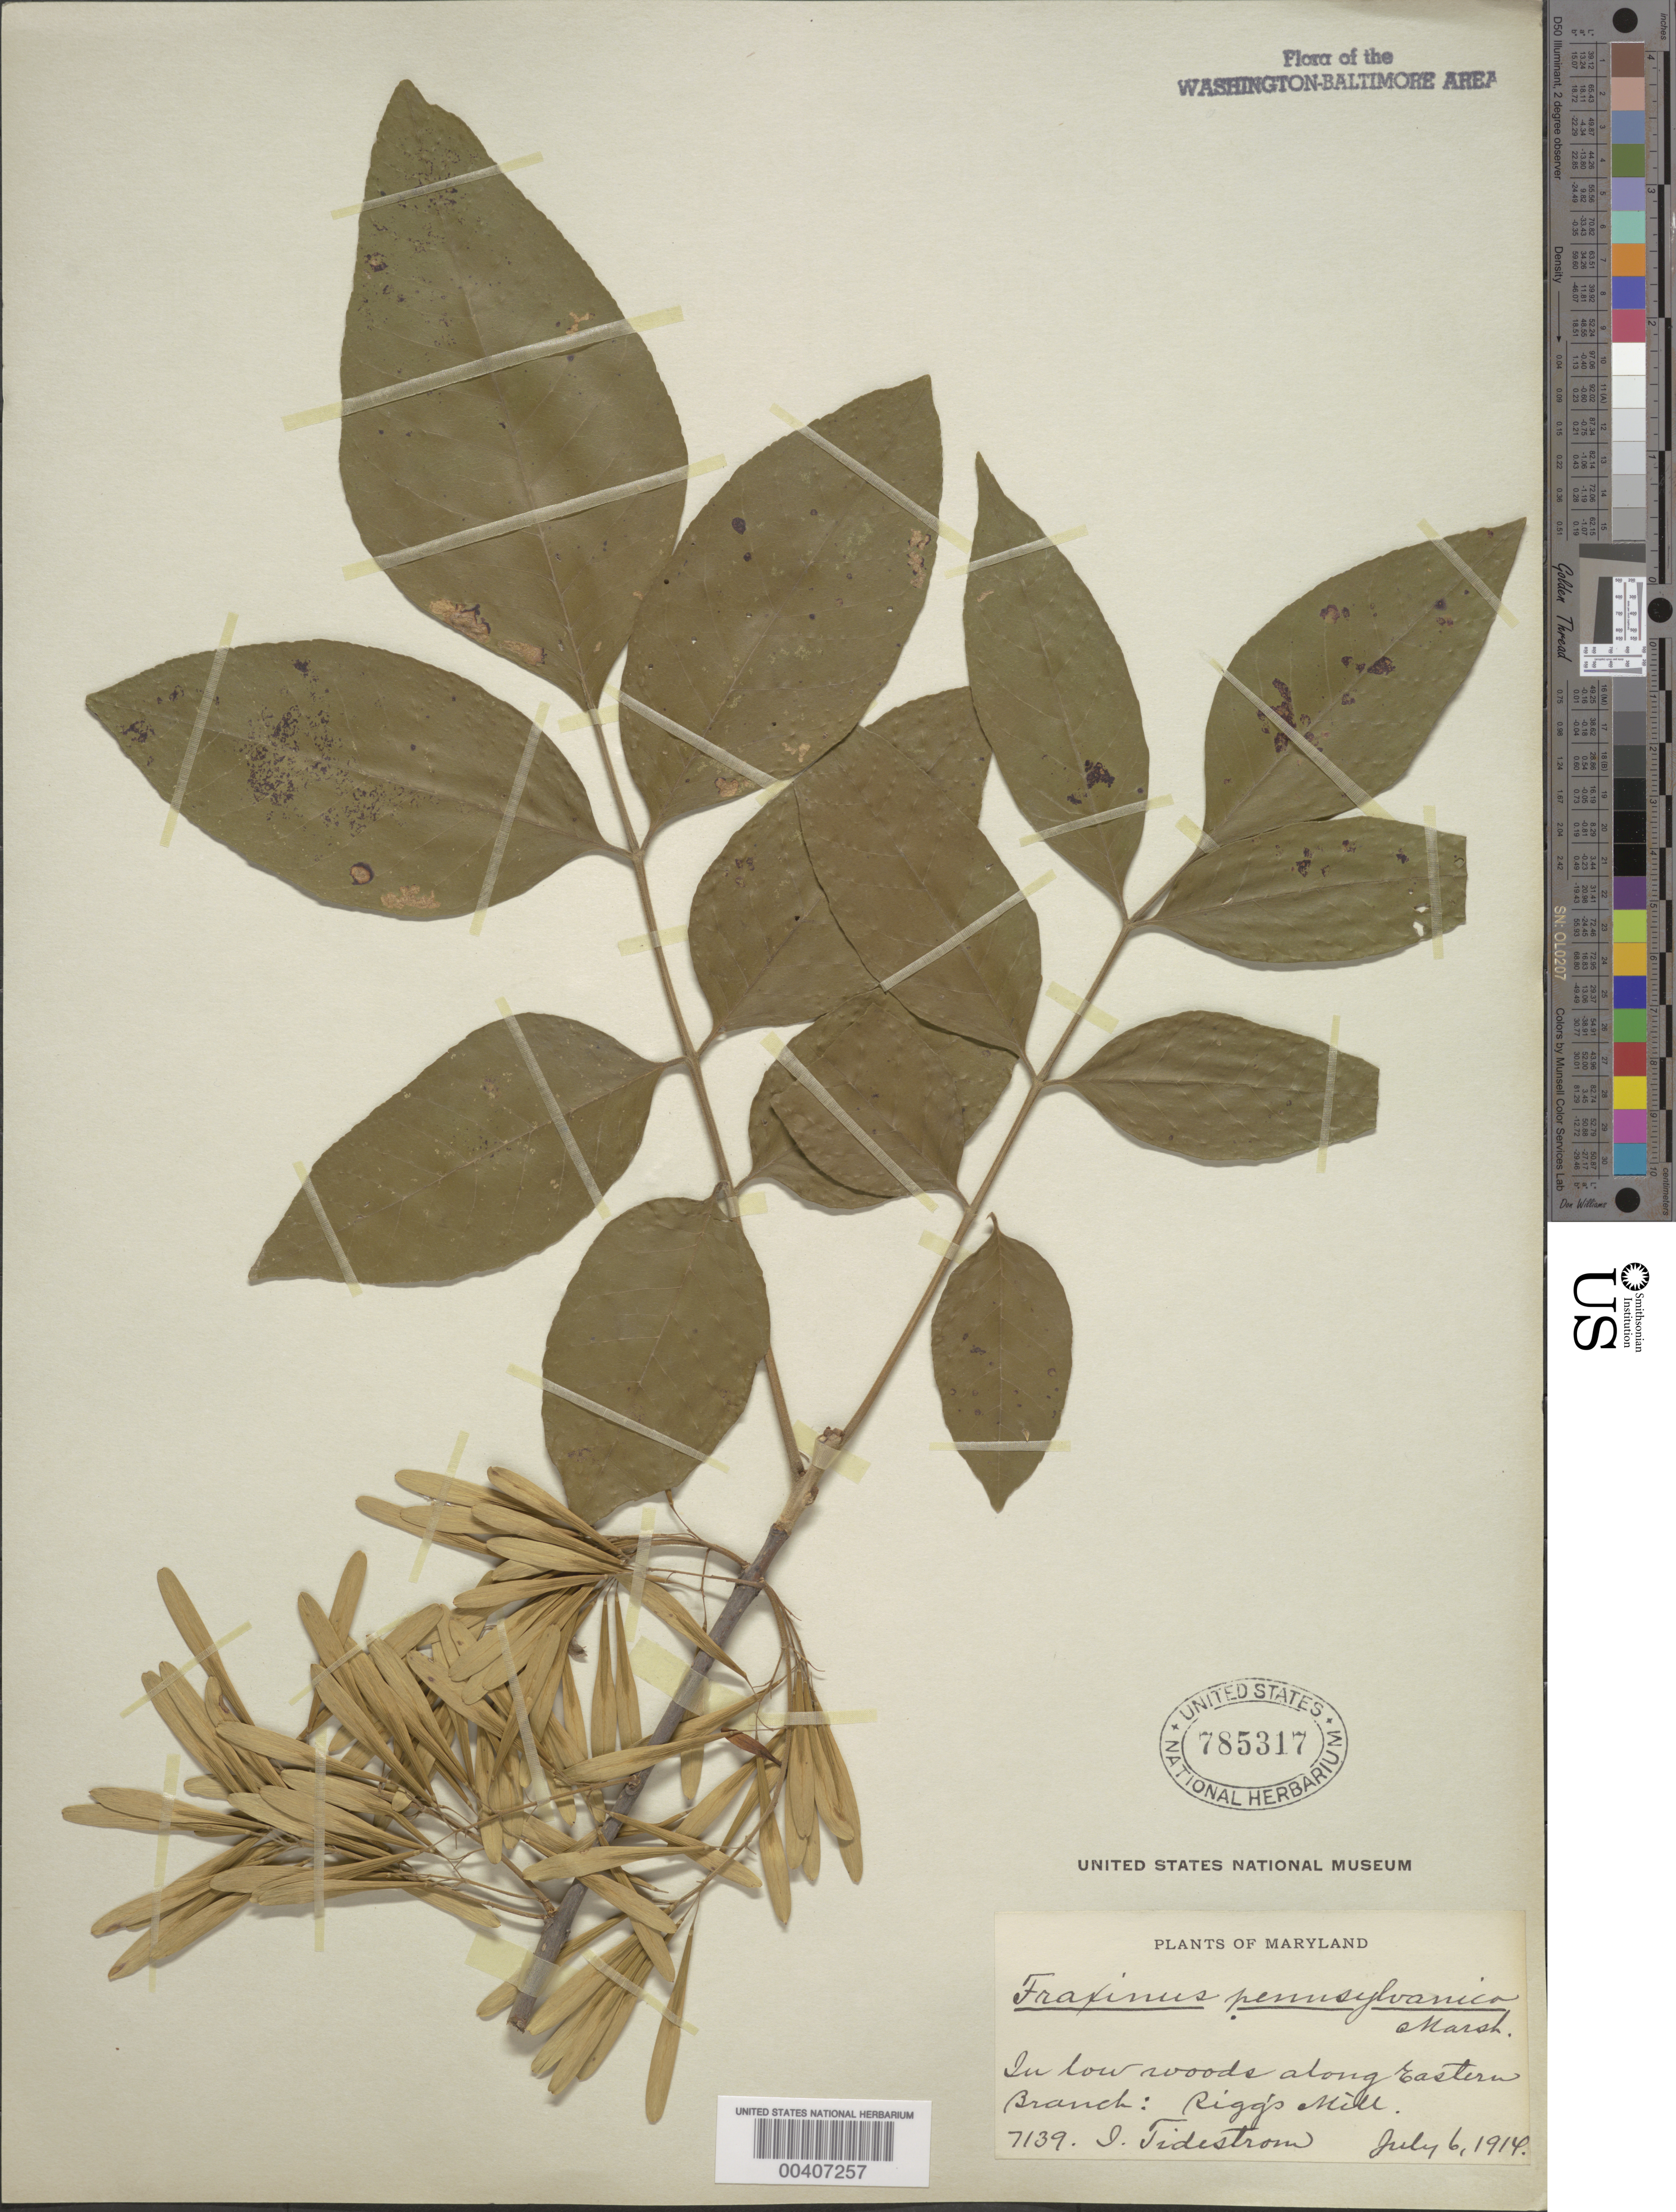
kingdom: Plantae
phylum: Tracheophyta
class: Magnoliopsida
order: Lamiales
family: Oleaceae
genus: Fraxinus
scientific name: Fraxinus pennsylvanica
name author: Marshall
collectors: I. F. Tidestrom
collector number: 7139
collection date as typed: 06 Jul 1914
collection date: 1914-07-06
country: United States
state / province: Maryland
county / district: Prince George's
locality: Eastern Branch, Riggs Mill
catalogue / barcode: US 785317